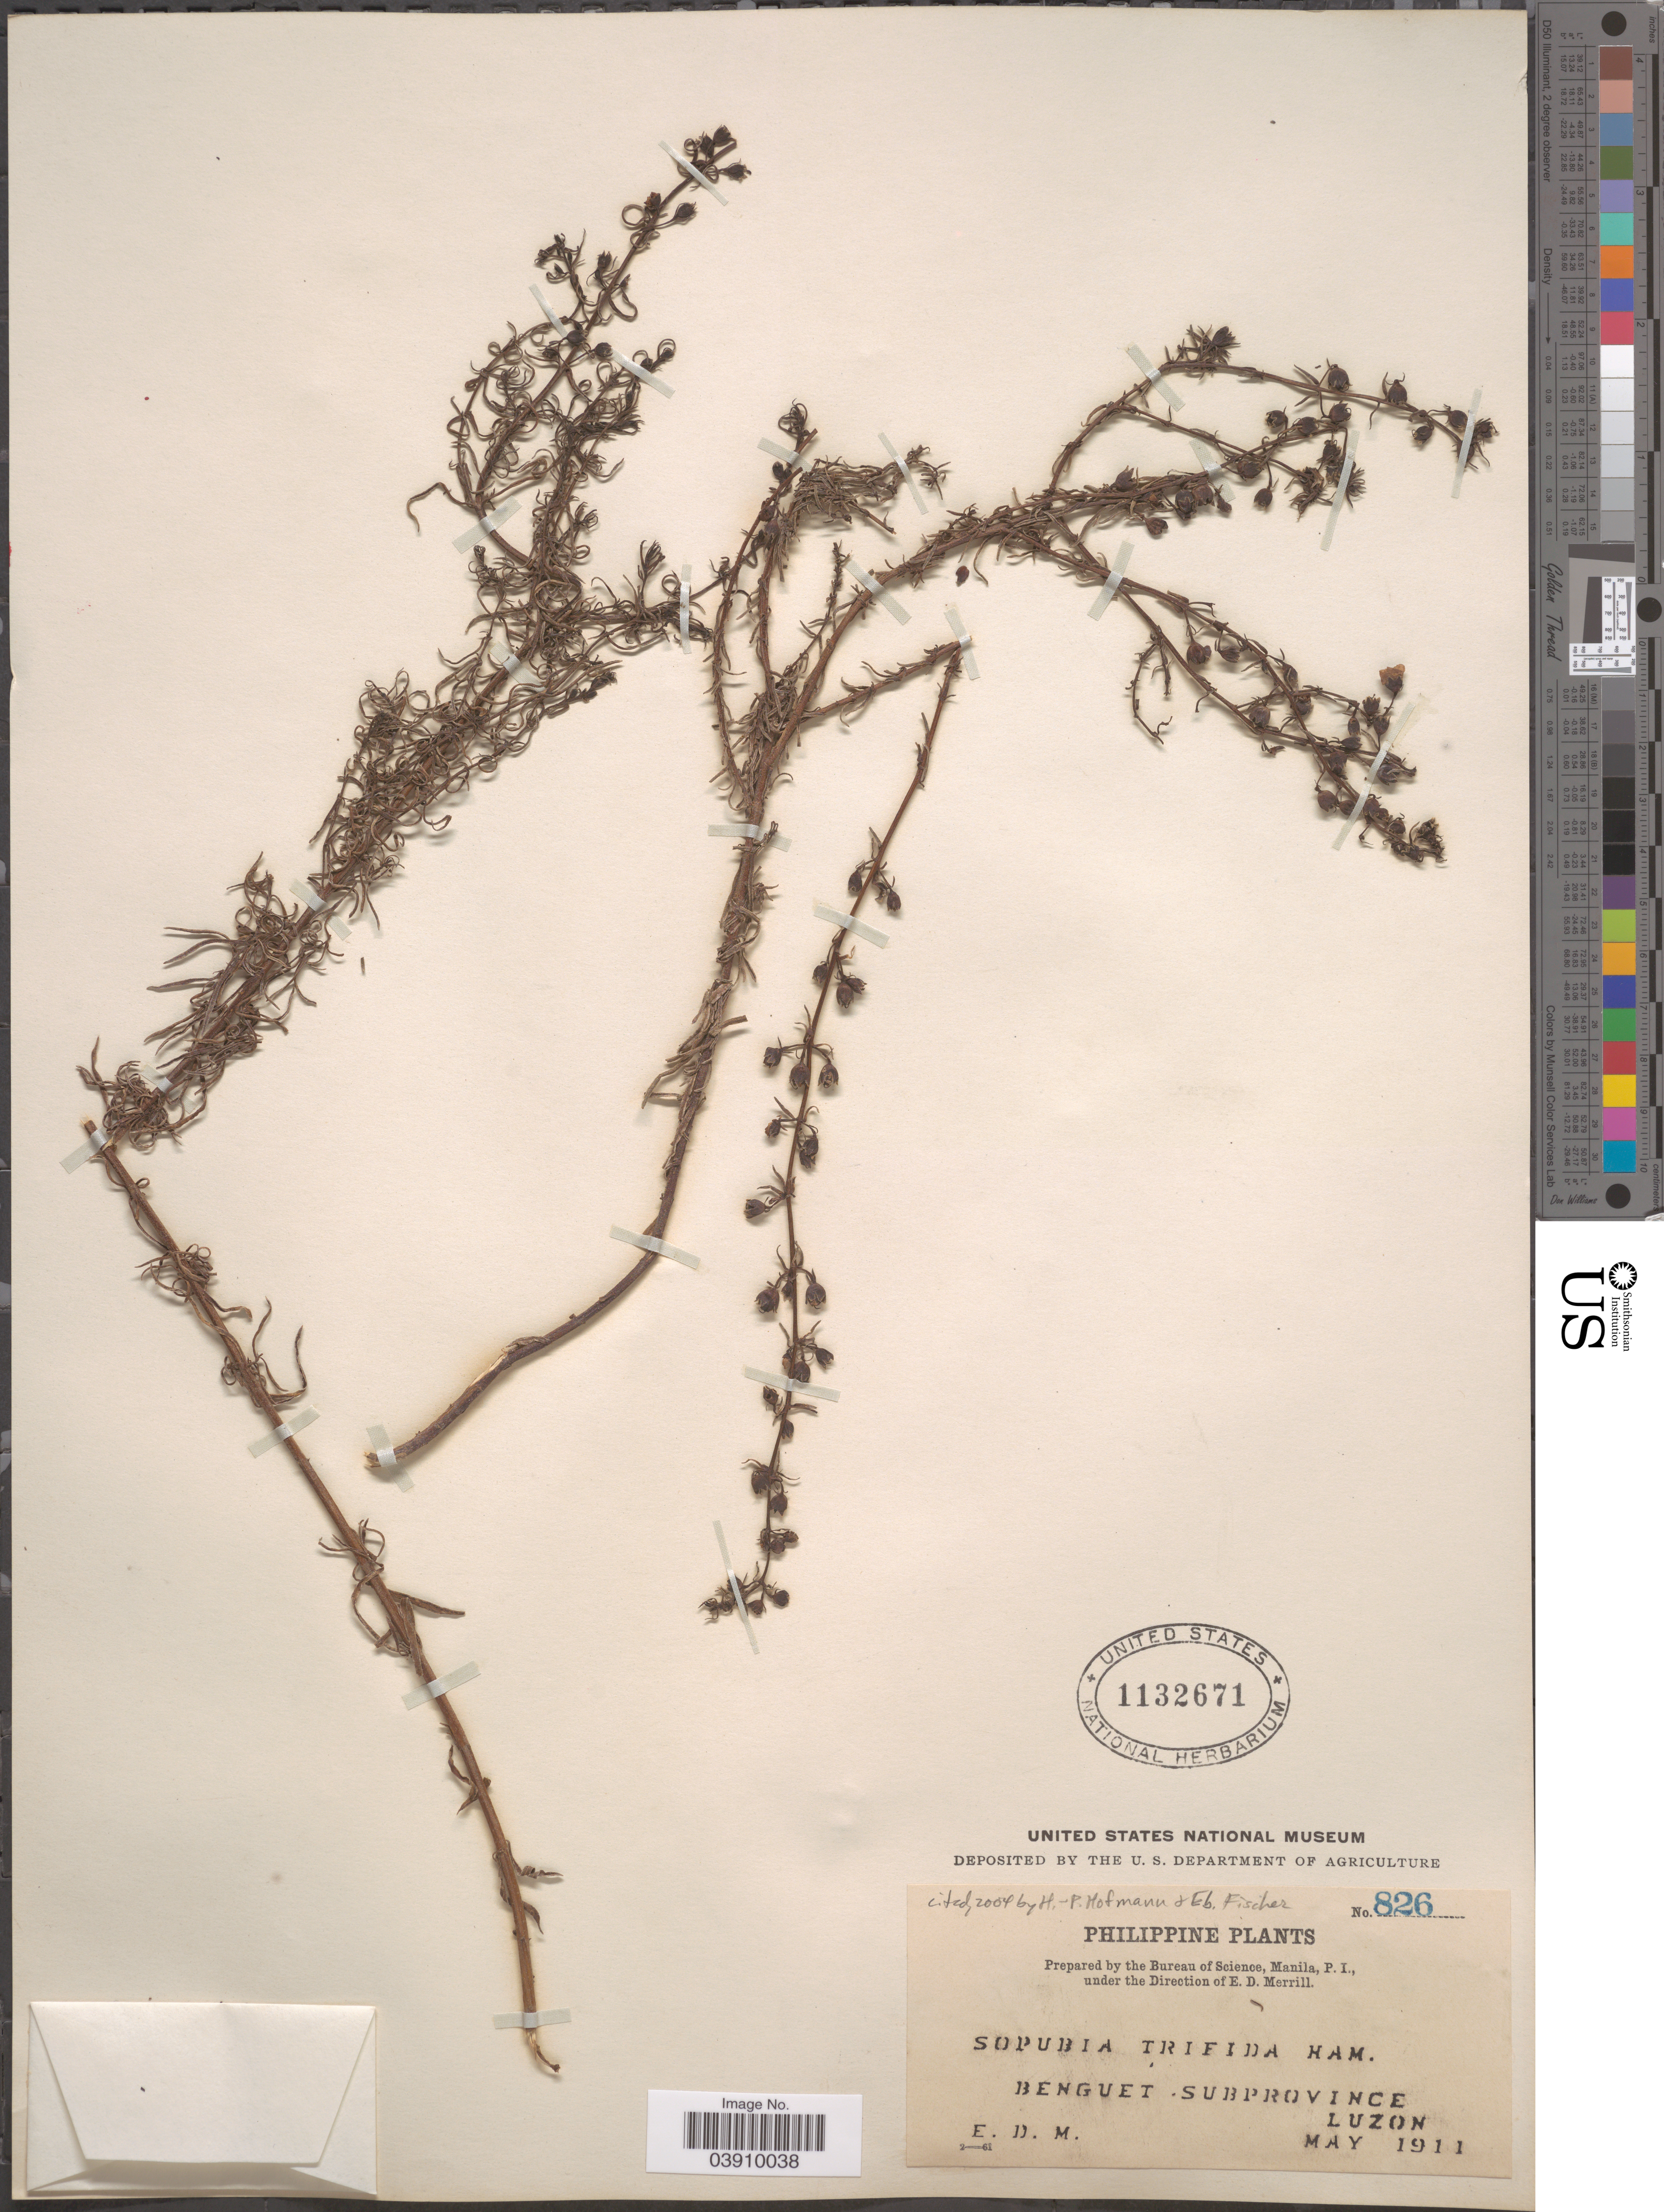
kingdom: Plantae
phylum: Tracheophyta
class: Magnoliopsida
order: Lamiales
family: Orobanchaceae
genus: Sopubia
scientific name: Sopubia trifida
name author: Buch.-Ham. ex D. Don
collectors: E. D. Merrill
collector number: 826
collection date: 1911-05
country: Philippines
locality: Benguet Subprovince, Luzon.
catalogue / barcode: US 1132671